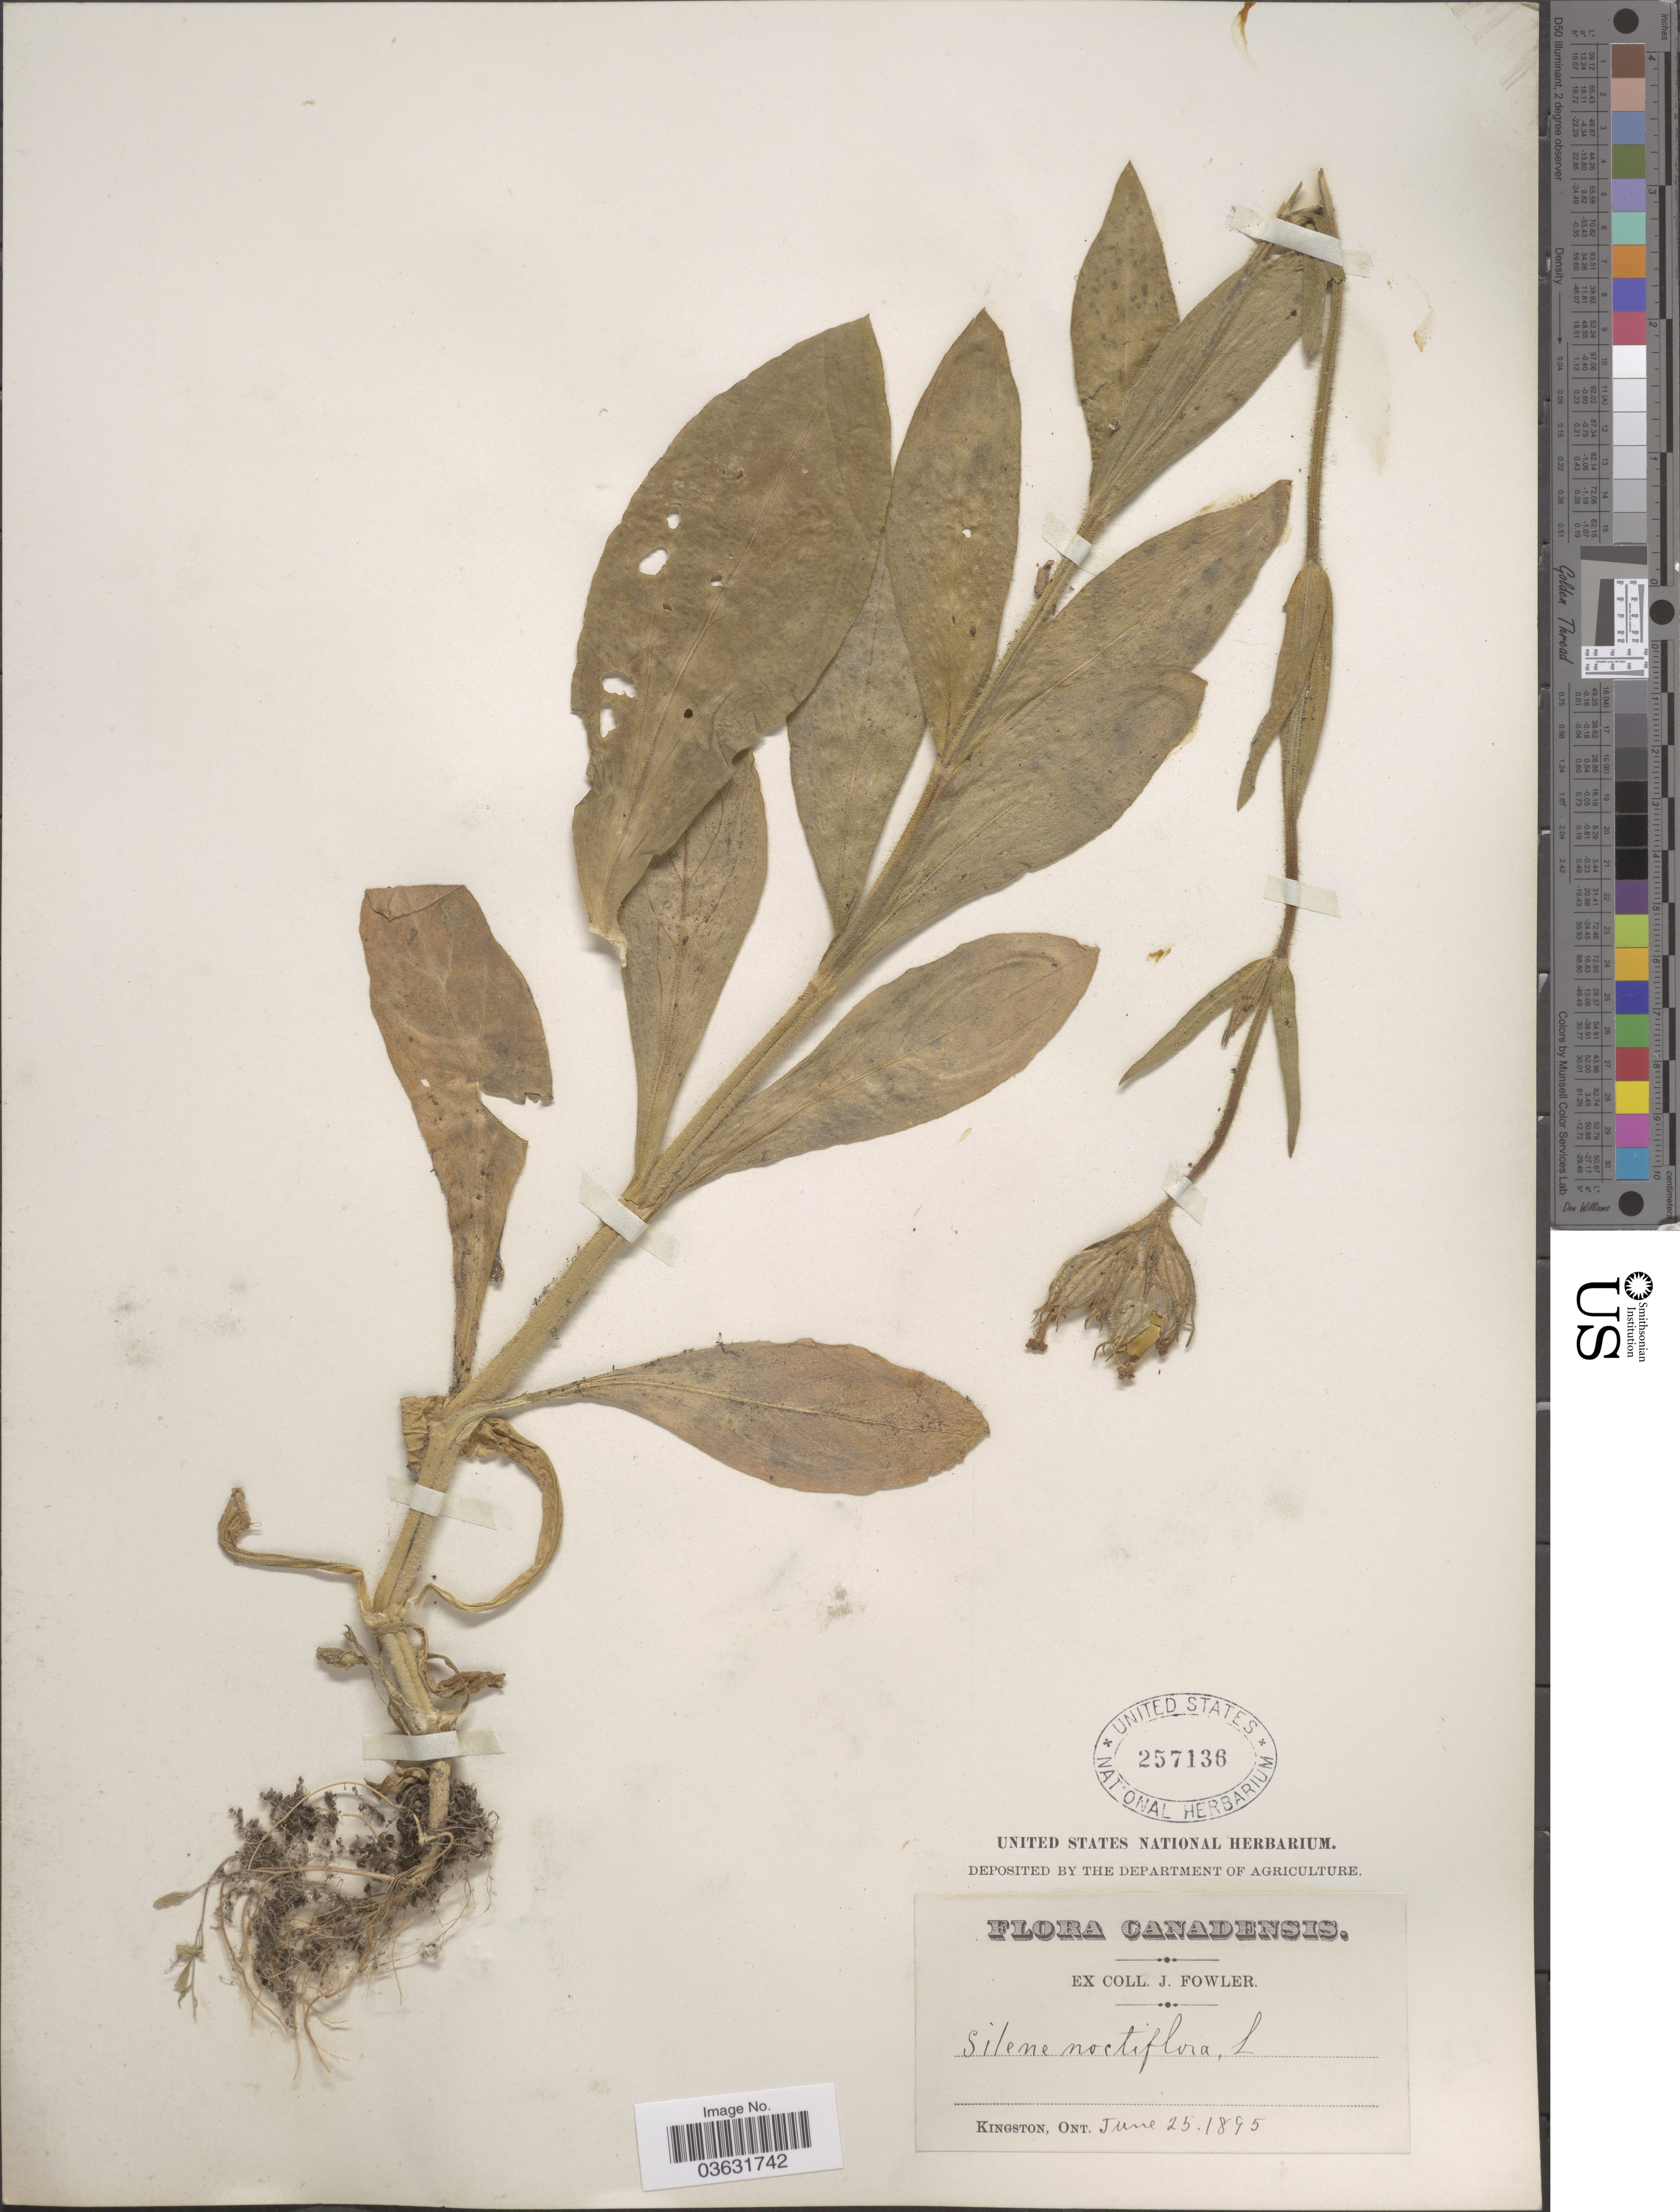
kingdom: Plantae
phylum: Tracheophyta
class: Magnoliopsida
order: Caryophyllales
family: Caryophyllaceae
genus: Silene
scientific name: Silene noctiflora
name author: L.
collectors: J. Fowler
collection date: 1895-06-25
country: Canada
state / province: Ontario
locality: Kingston.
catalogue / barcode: US 257136